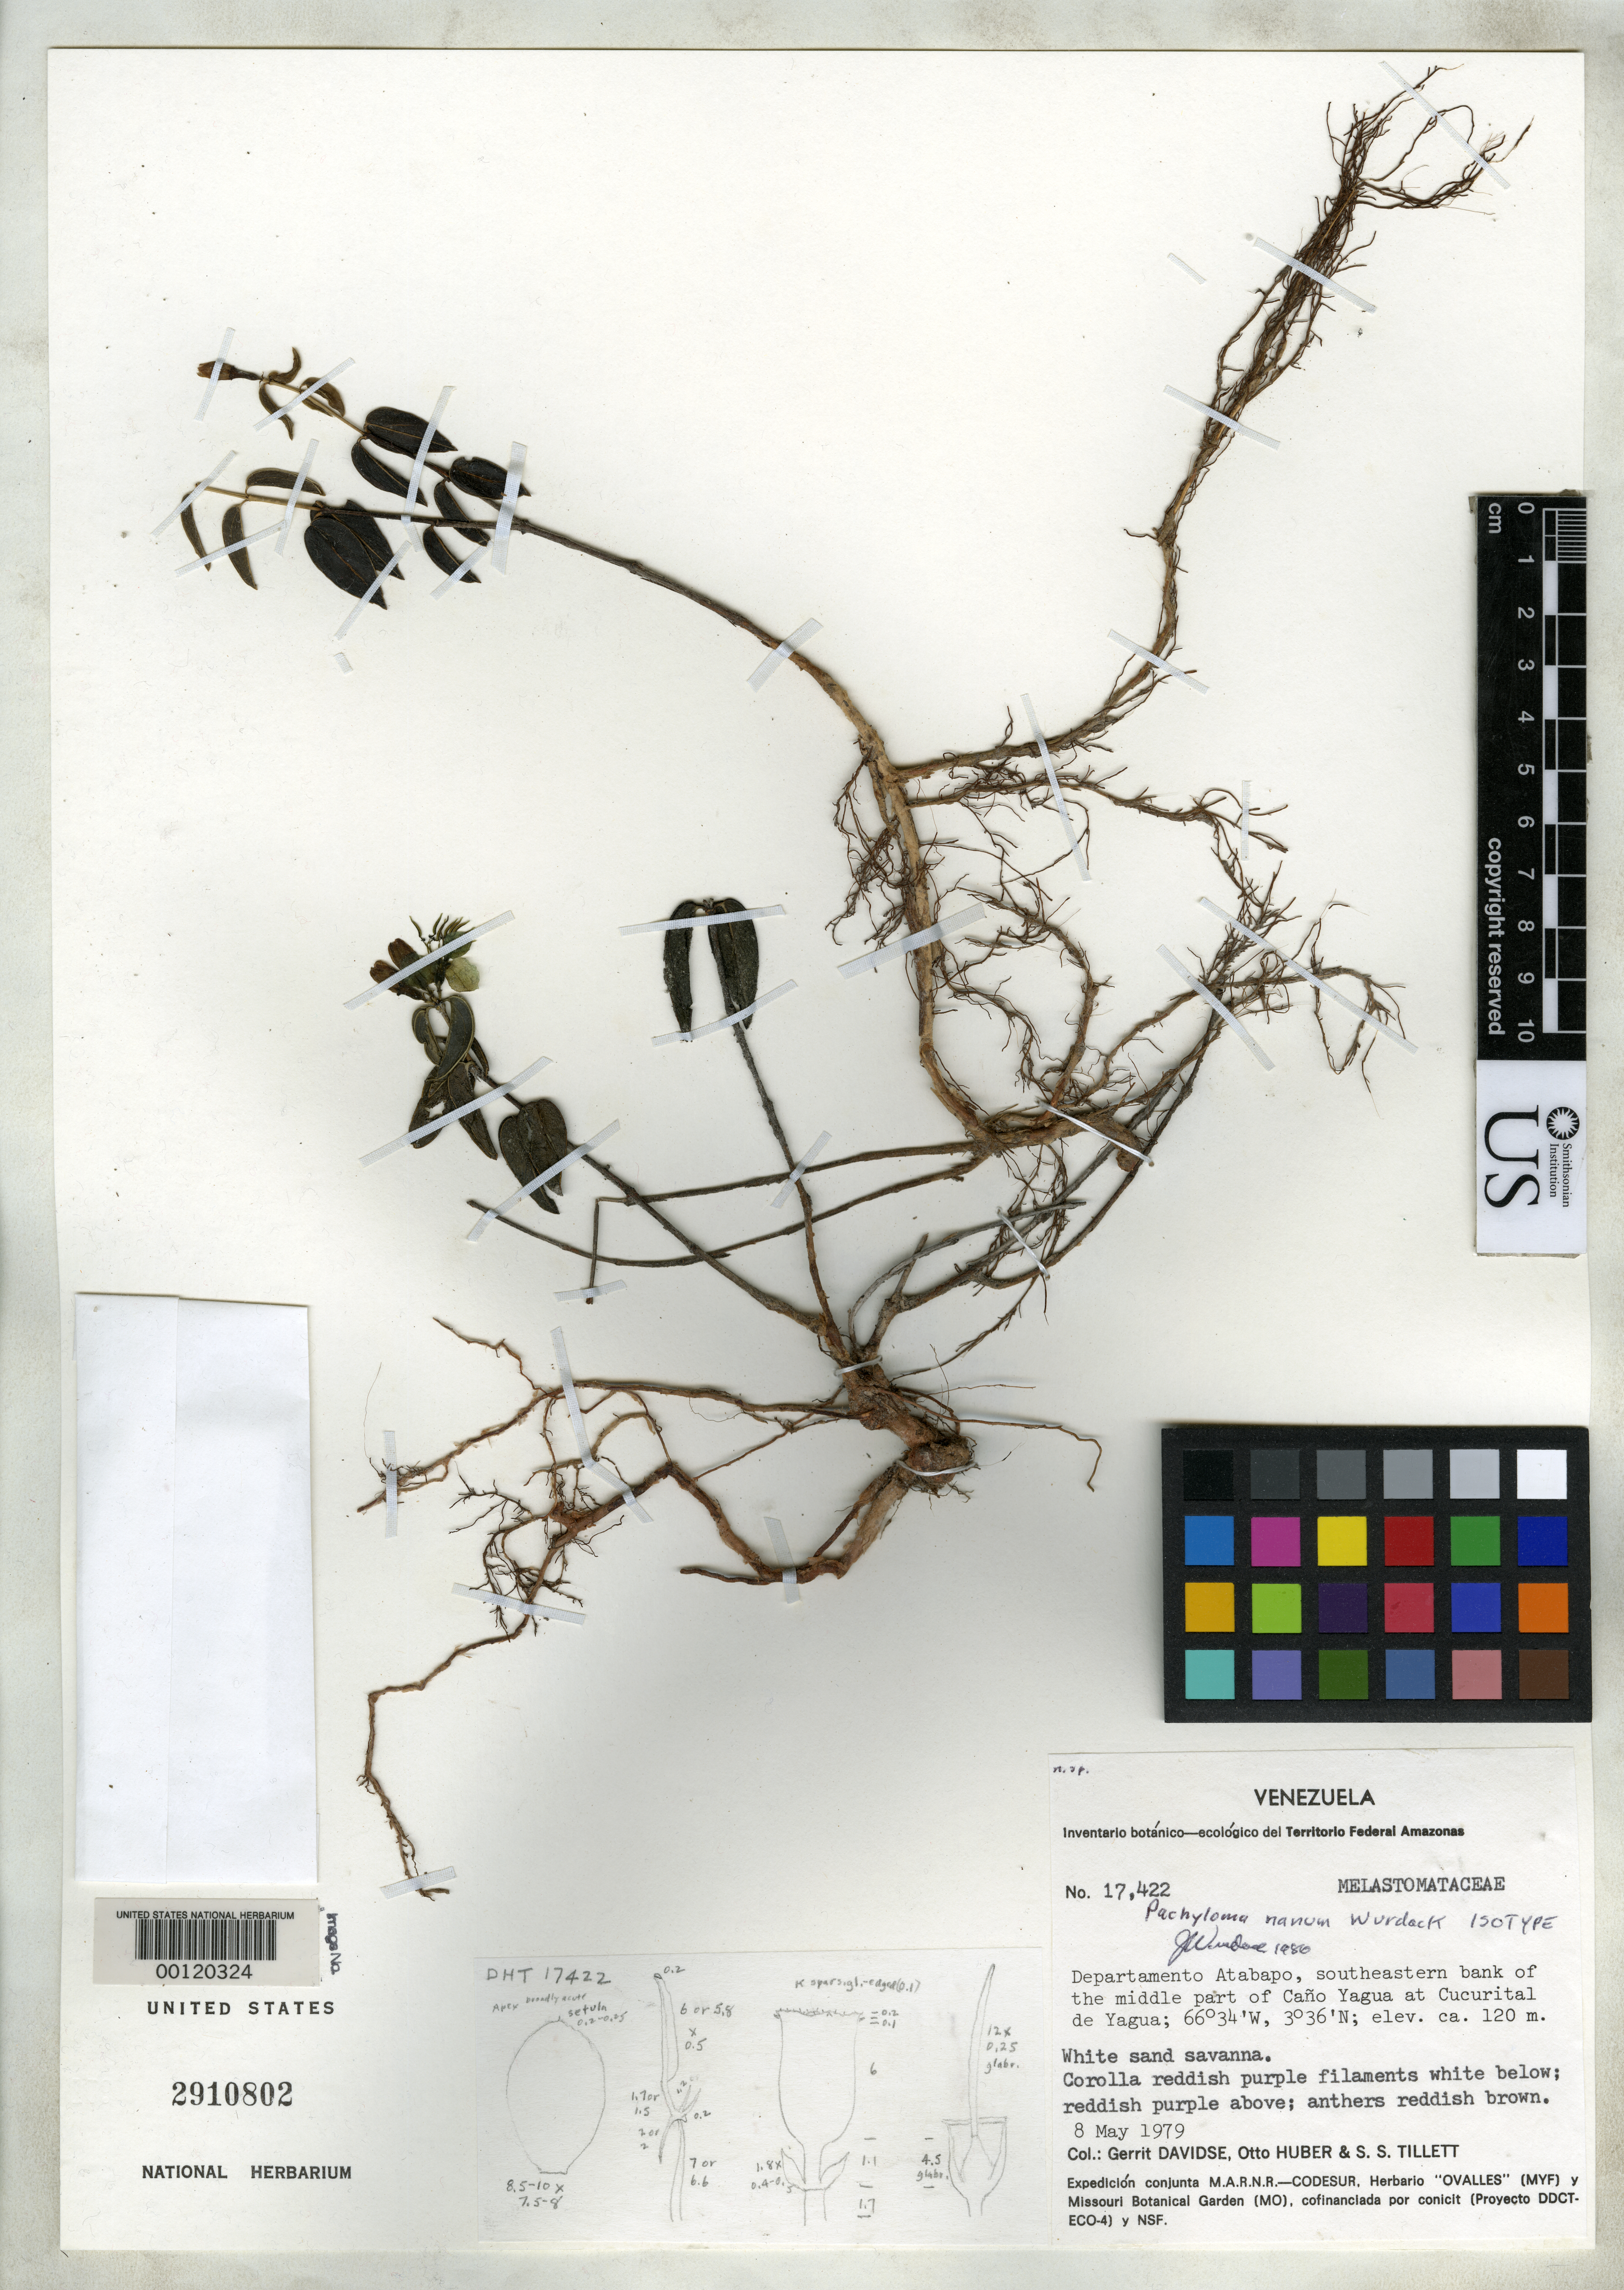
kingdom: Plantae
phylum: Tracheophyta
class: Magnoliopsida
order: Myrtales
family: Melastomataceae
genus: Pachyloma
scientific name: Pachyloma nanum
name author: Wurdack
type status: Isotype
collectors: G. Davidse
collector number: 17422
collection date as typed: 08 May 1979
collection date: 1979-05-08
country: Venezuela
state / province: Amazonas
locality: Cucurital de Yagua.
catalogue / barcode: US 2910802